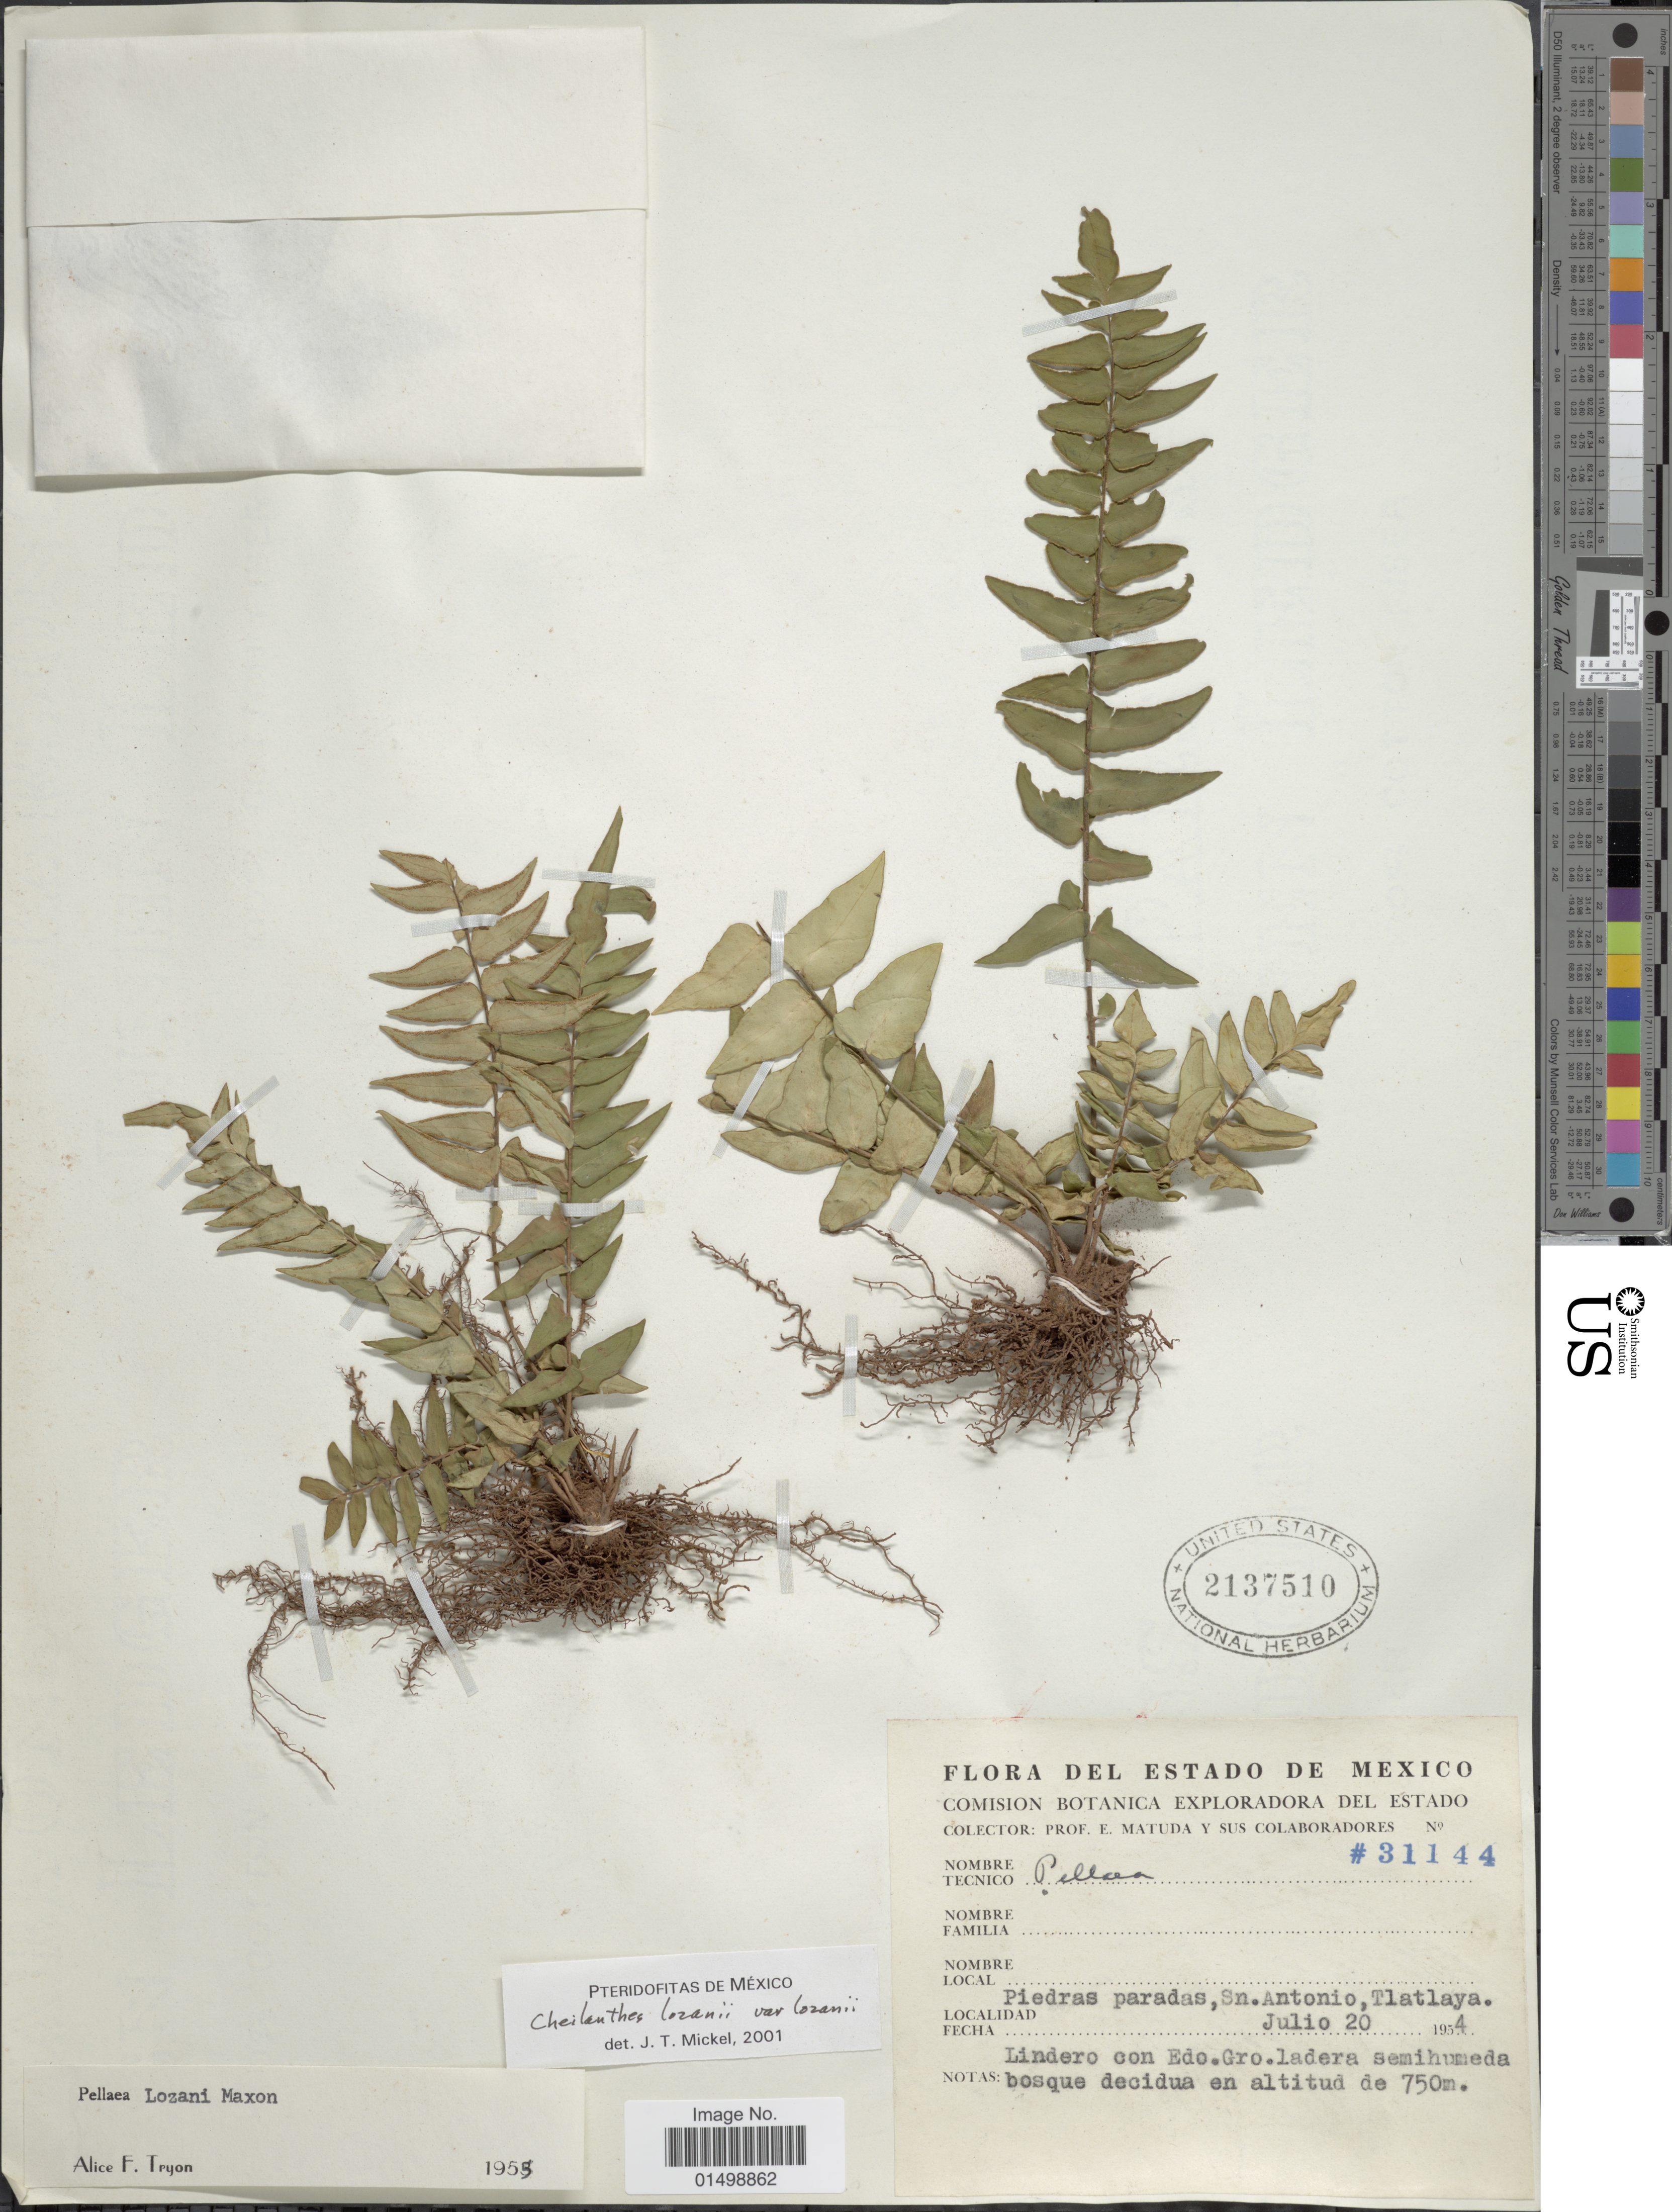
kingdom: Plantae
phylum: Tracheophyta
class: Polypodiopsida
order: Polypodiales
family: Pteridaceae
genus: Cheilanthes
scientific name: Cheilanthes lozanii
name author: (Maxon) R.M. Tryon & A.F. Tryon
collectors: E. Matuda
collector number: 31144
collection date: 1954-07-20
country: Mexico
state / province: México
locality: Piedras paradas, Sn. Antonio, Tlatlaya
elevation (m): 750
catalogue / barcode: US 2137510